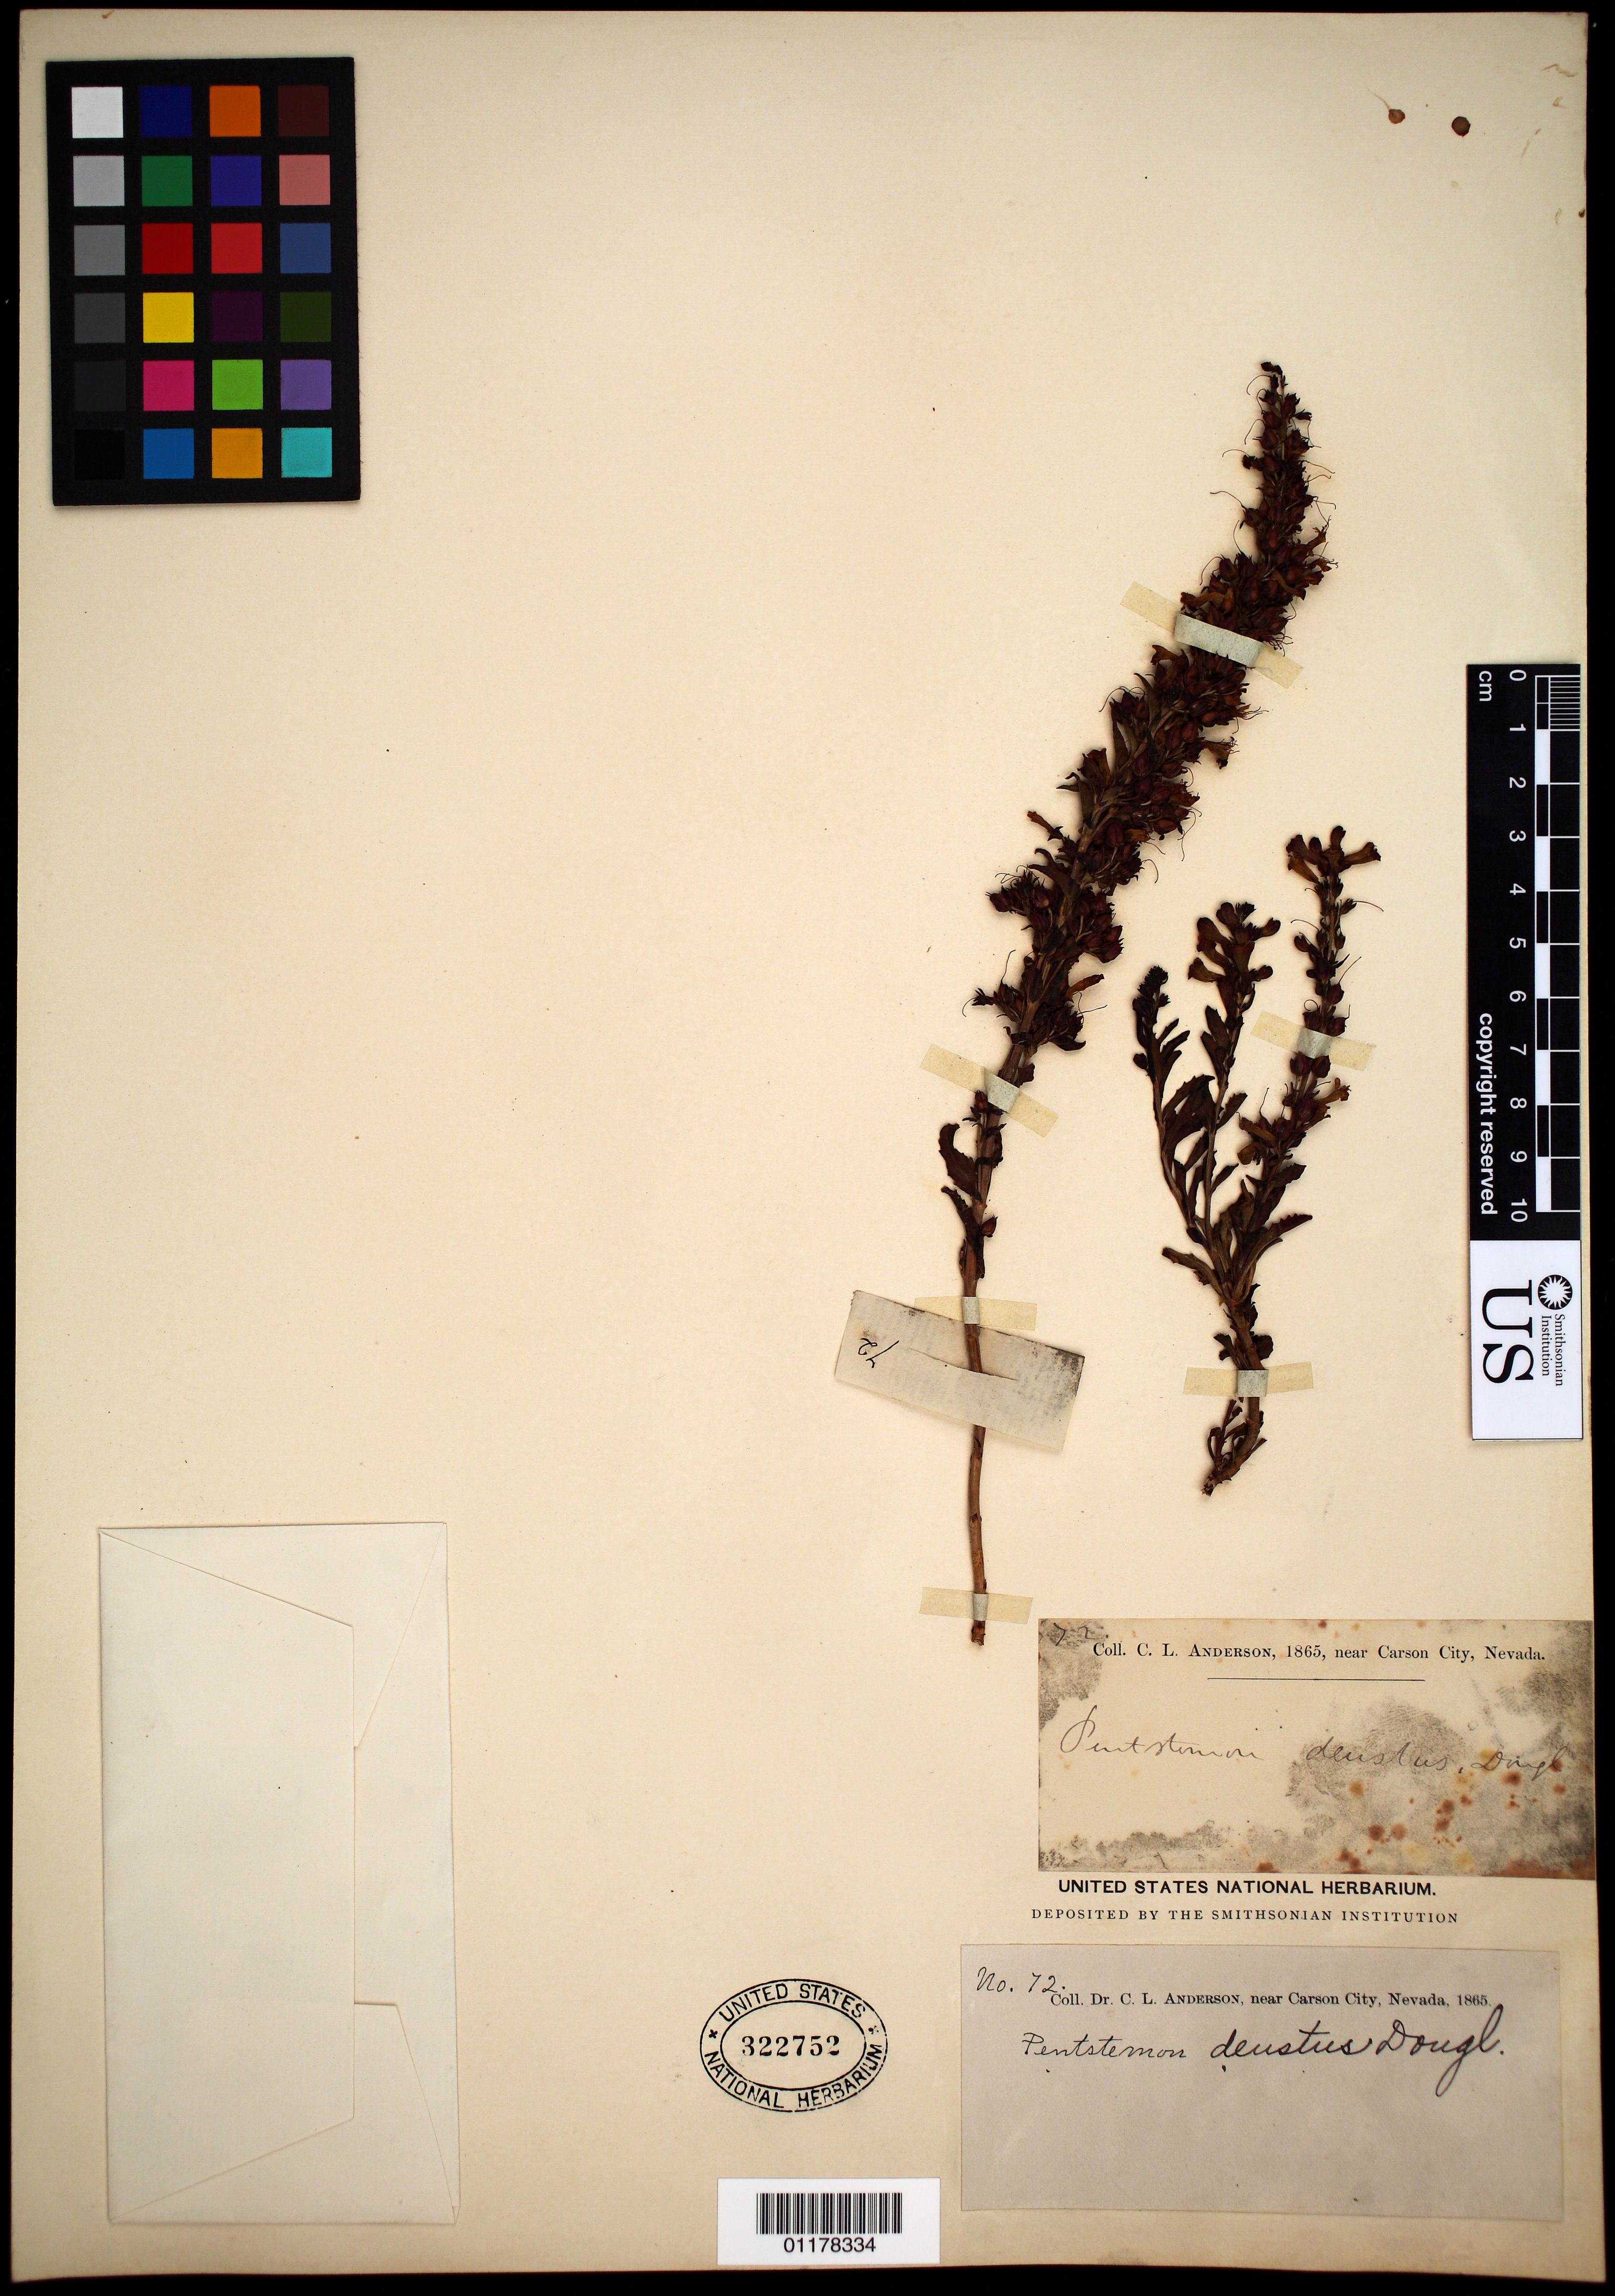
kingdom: Plantae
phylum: Tracheophyta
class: Magnoliopsida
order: Lamiales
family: Plantaginaceae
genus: Penstemon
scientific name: Penstemon deustus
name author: Douglas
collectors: C. L. Anderson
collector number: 72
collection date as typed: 1865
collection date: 1865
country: United States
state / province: Nevada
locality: near Carson City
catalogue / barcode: US 322752